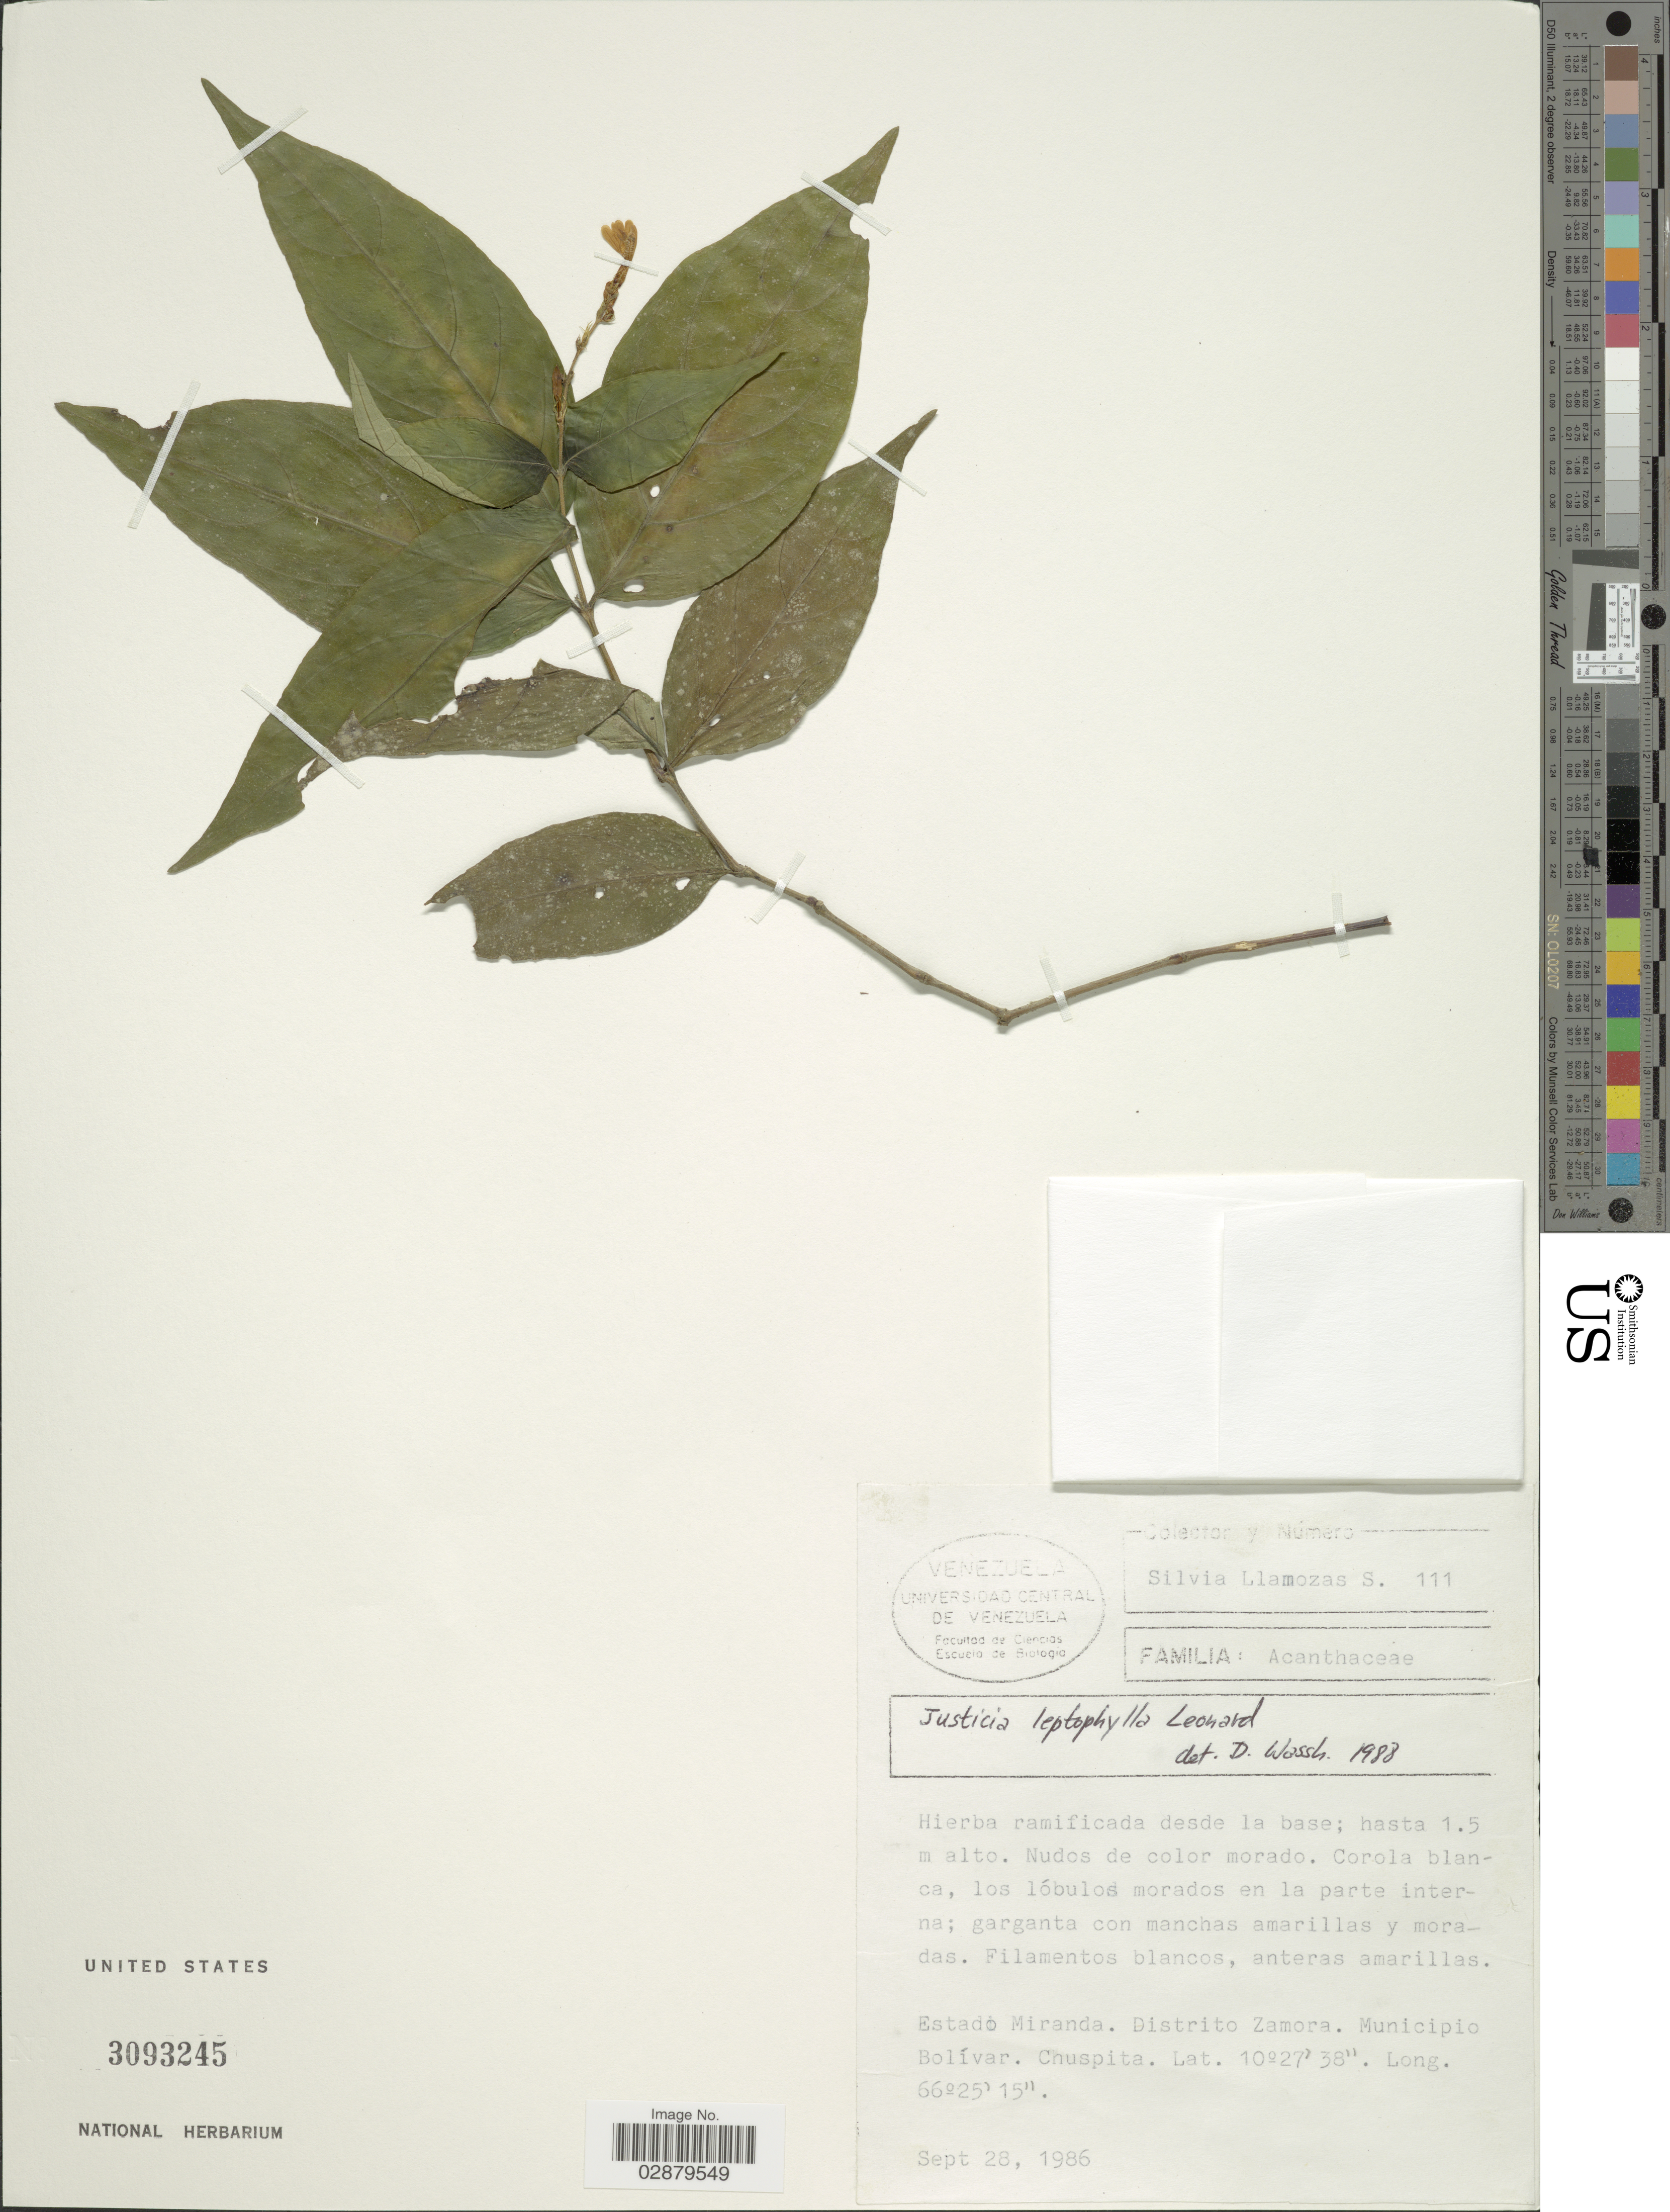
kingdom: Plantae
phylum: Tracheophyta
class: Magnoliopsida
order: Lamiales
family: Acanthaceae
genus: Justicia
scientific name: Justicia leptophylla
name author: Leonard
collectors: S. Llamozas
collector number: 111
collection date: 1986-09-28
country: Venezuela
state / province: Miranda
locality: Distrito Zamora. Municipio Bolívar. Chuspita.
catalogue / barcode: US 3093245